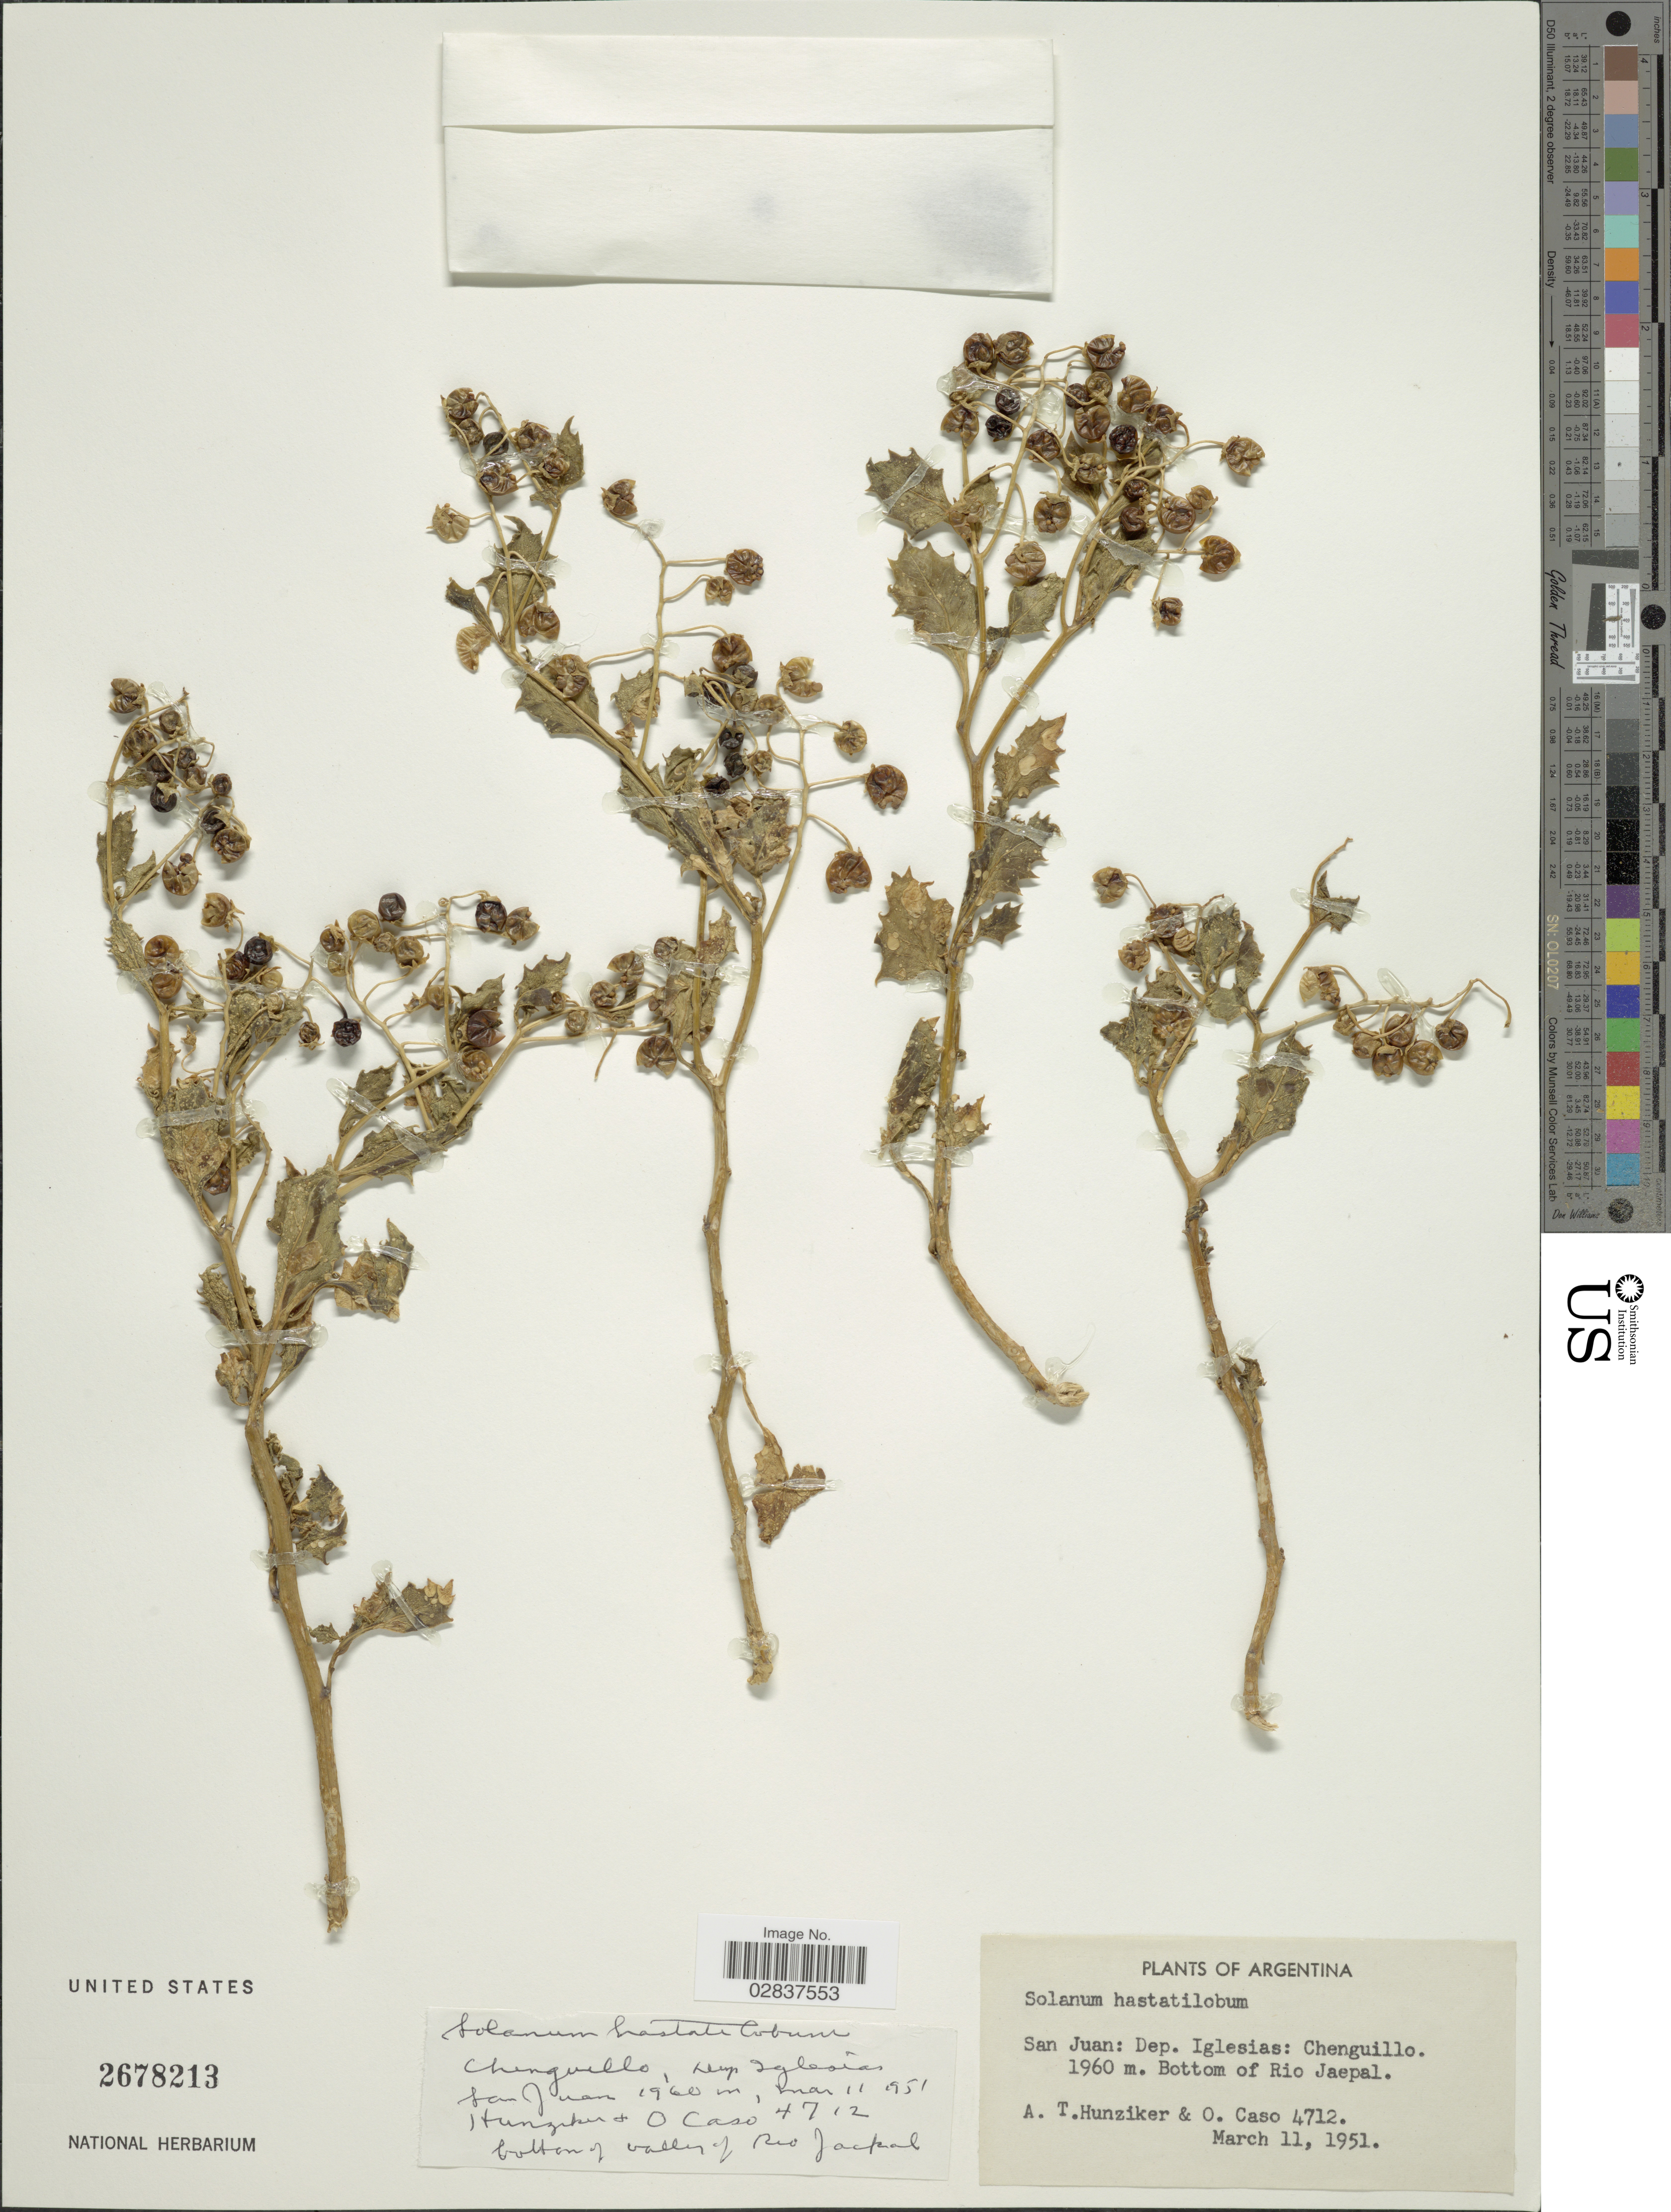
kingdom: Plantae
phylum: Tracheophyta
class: Magnoliopsida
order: Solanales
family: Solanaceae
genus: Solanum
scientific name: Solanum hastatilobum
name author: Bitter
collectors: J. H. Hunziker & O. Caso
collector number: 4712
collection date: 1951-03-11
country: Argentina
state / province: San Juan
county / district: Iglesias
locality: Chenguillo. Bottom of Rio Jaepal.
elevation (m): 1960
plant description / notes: Hunziker 4712 (barcode 02837553) was in fact collected by J.H. Hunziker (not A.T. - Morton got it wrong copying the label).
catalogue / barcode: US 2678213